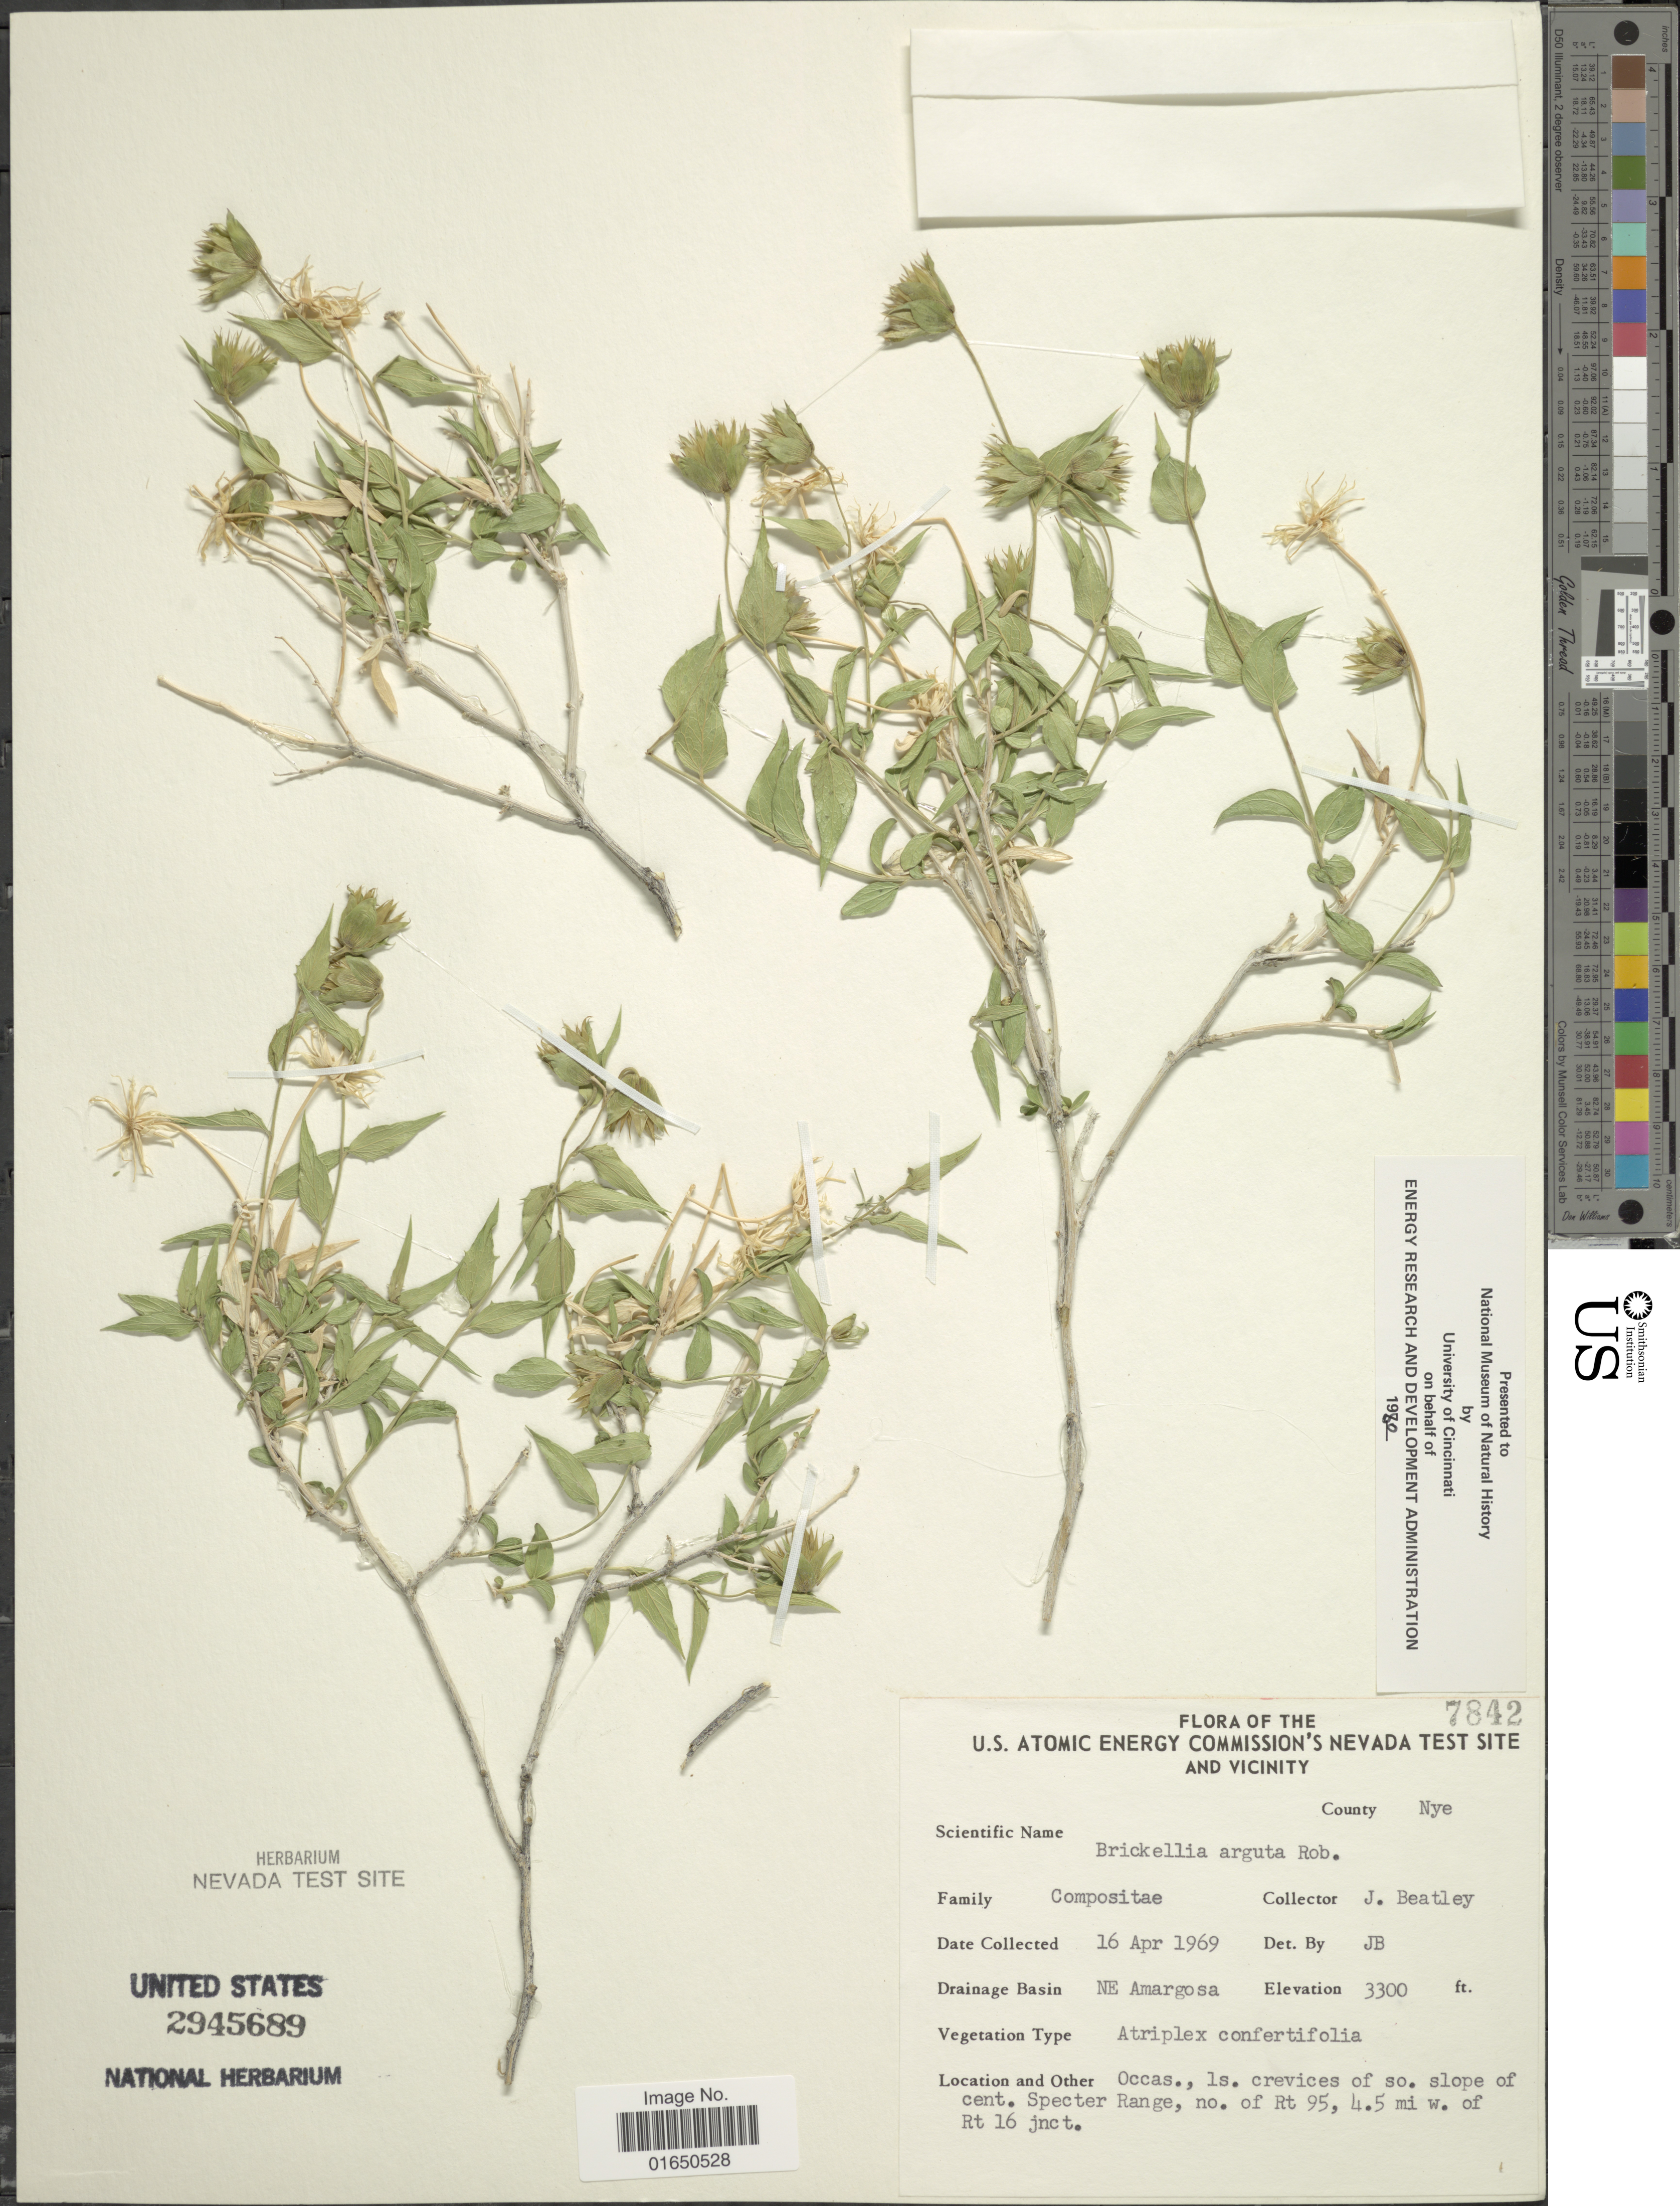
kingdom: Plantae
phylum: Tracheophyta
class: Magnoliopsida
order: Asterales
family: Asteraceae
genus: Brickellia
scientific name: Brickellia arguta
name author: B.L. Rob.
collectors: J. C. Beatley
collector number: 7842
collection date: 1969-04-16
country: United States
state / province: Nevada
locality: U. S. Atomic Energy Commission's Nevada's test site and vicinity. County Nye. Drainage Basin NE. Amargosa. 1s. crevices of so. slope of cent. Specter Range, no. of Rt 95, 4.5 mi w. of Rt 16 jnct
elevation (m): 1006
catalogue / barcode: US 2945689